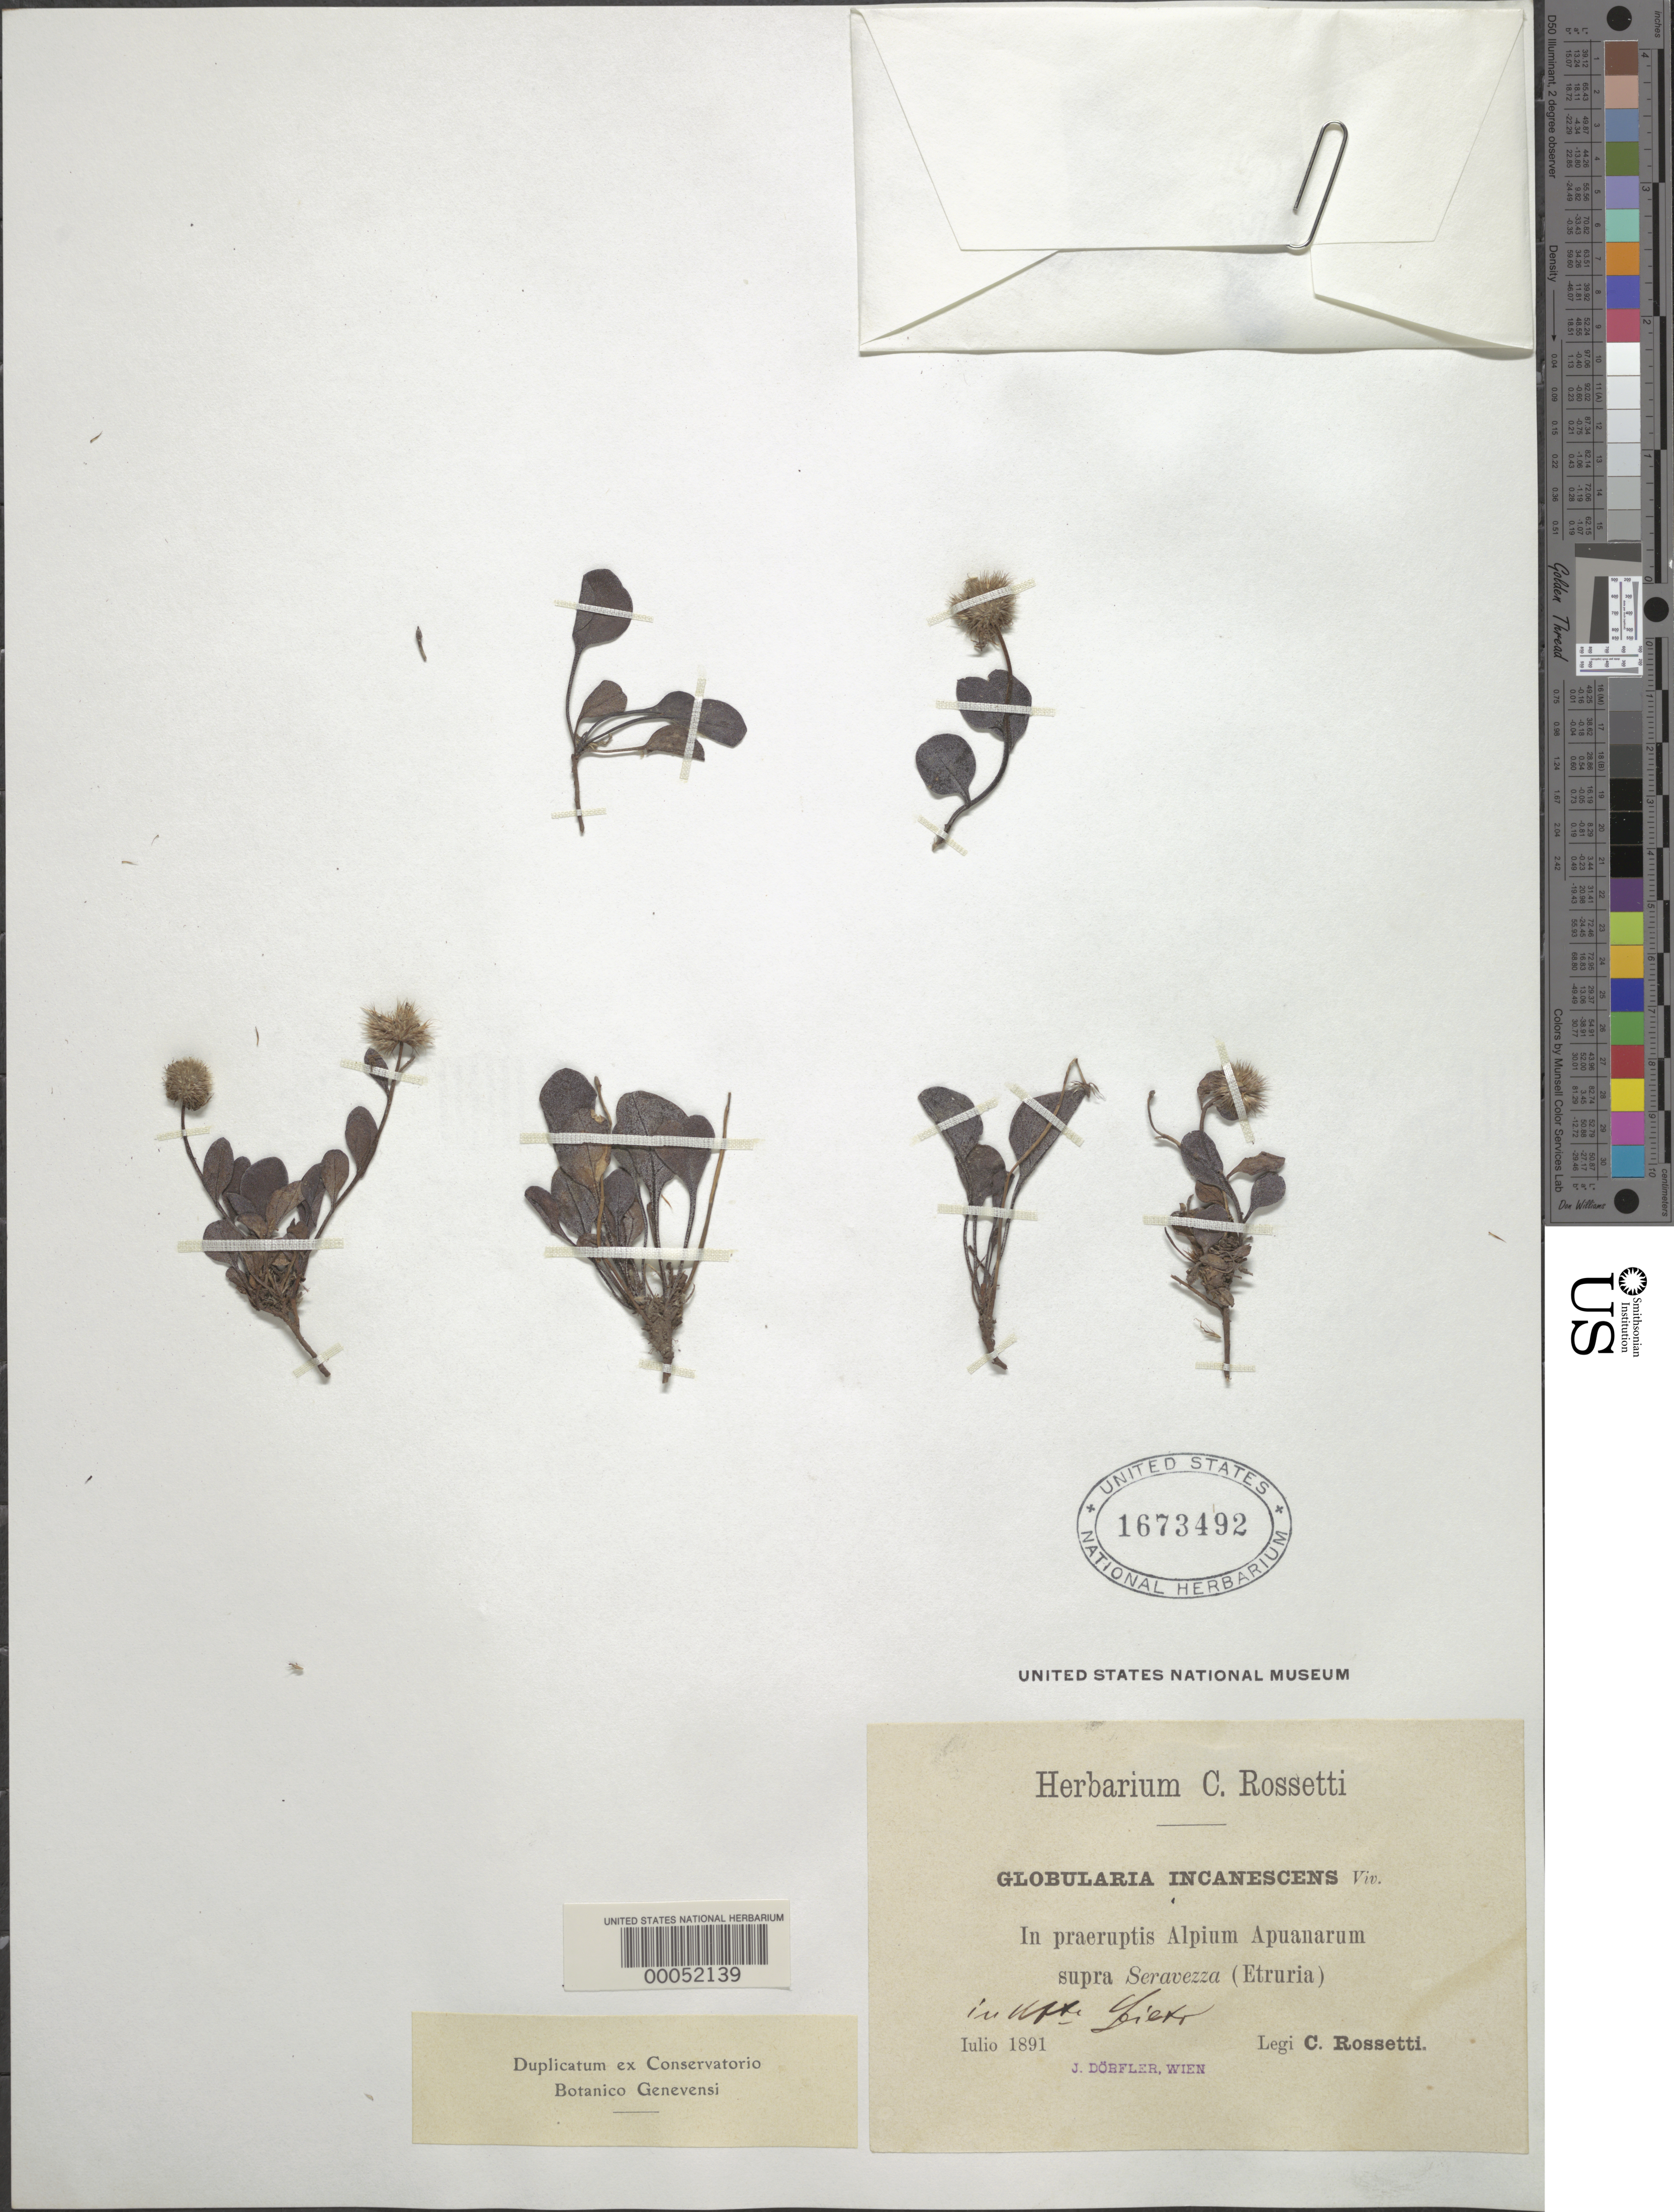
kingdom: Plantae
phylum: Tracheophyta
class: Magnoliopsida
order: Lamiales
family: Plantaginaceae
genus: Globularia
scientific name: Globularia incanescens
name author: Viv.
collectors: C. Rossetti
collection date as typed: Jul 1891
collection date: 1891-07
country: Italy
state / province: Tuscany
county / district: Lucca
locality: Seravezza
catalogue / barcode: US 1673492